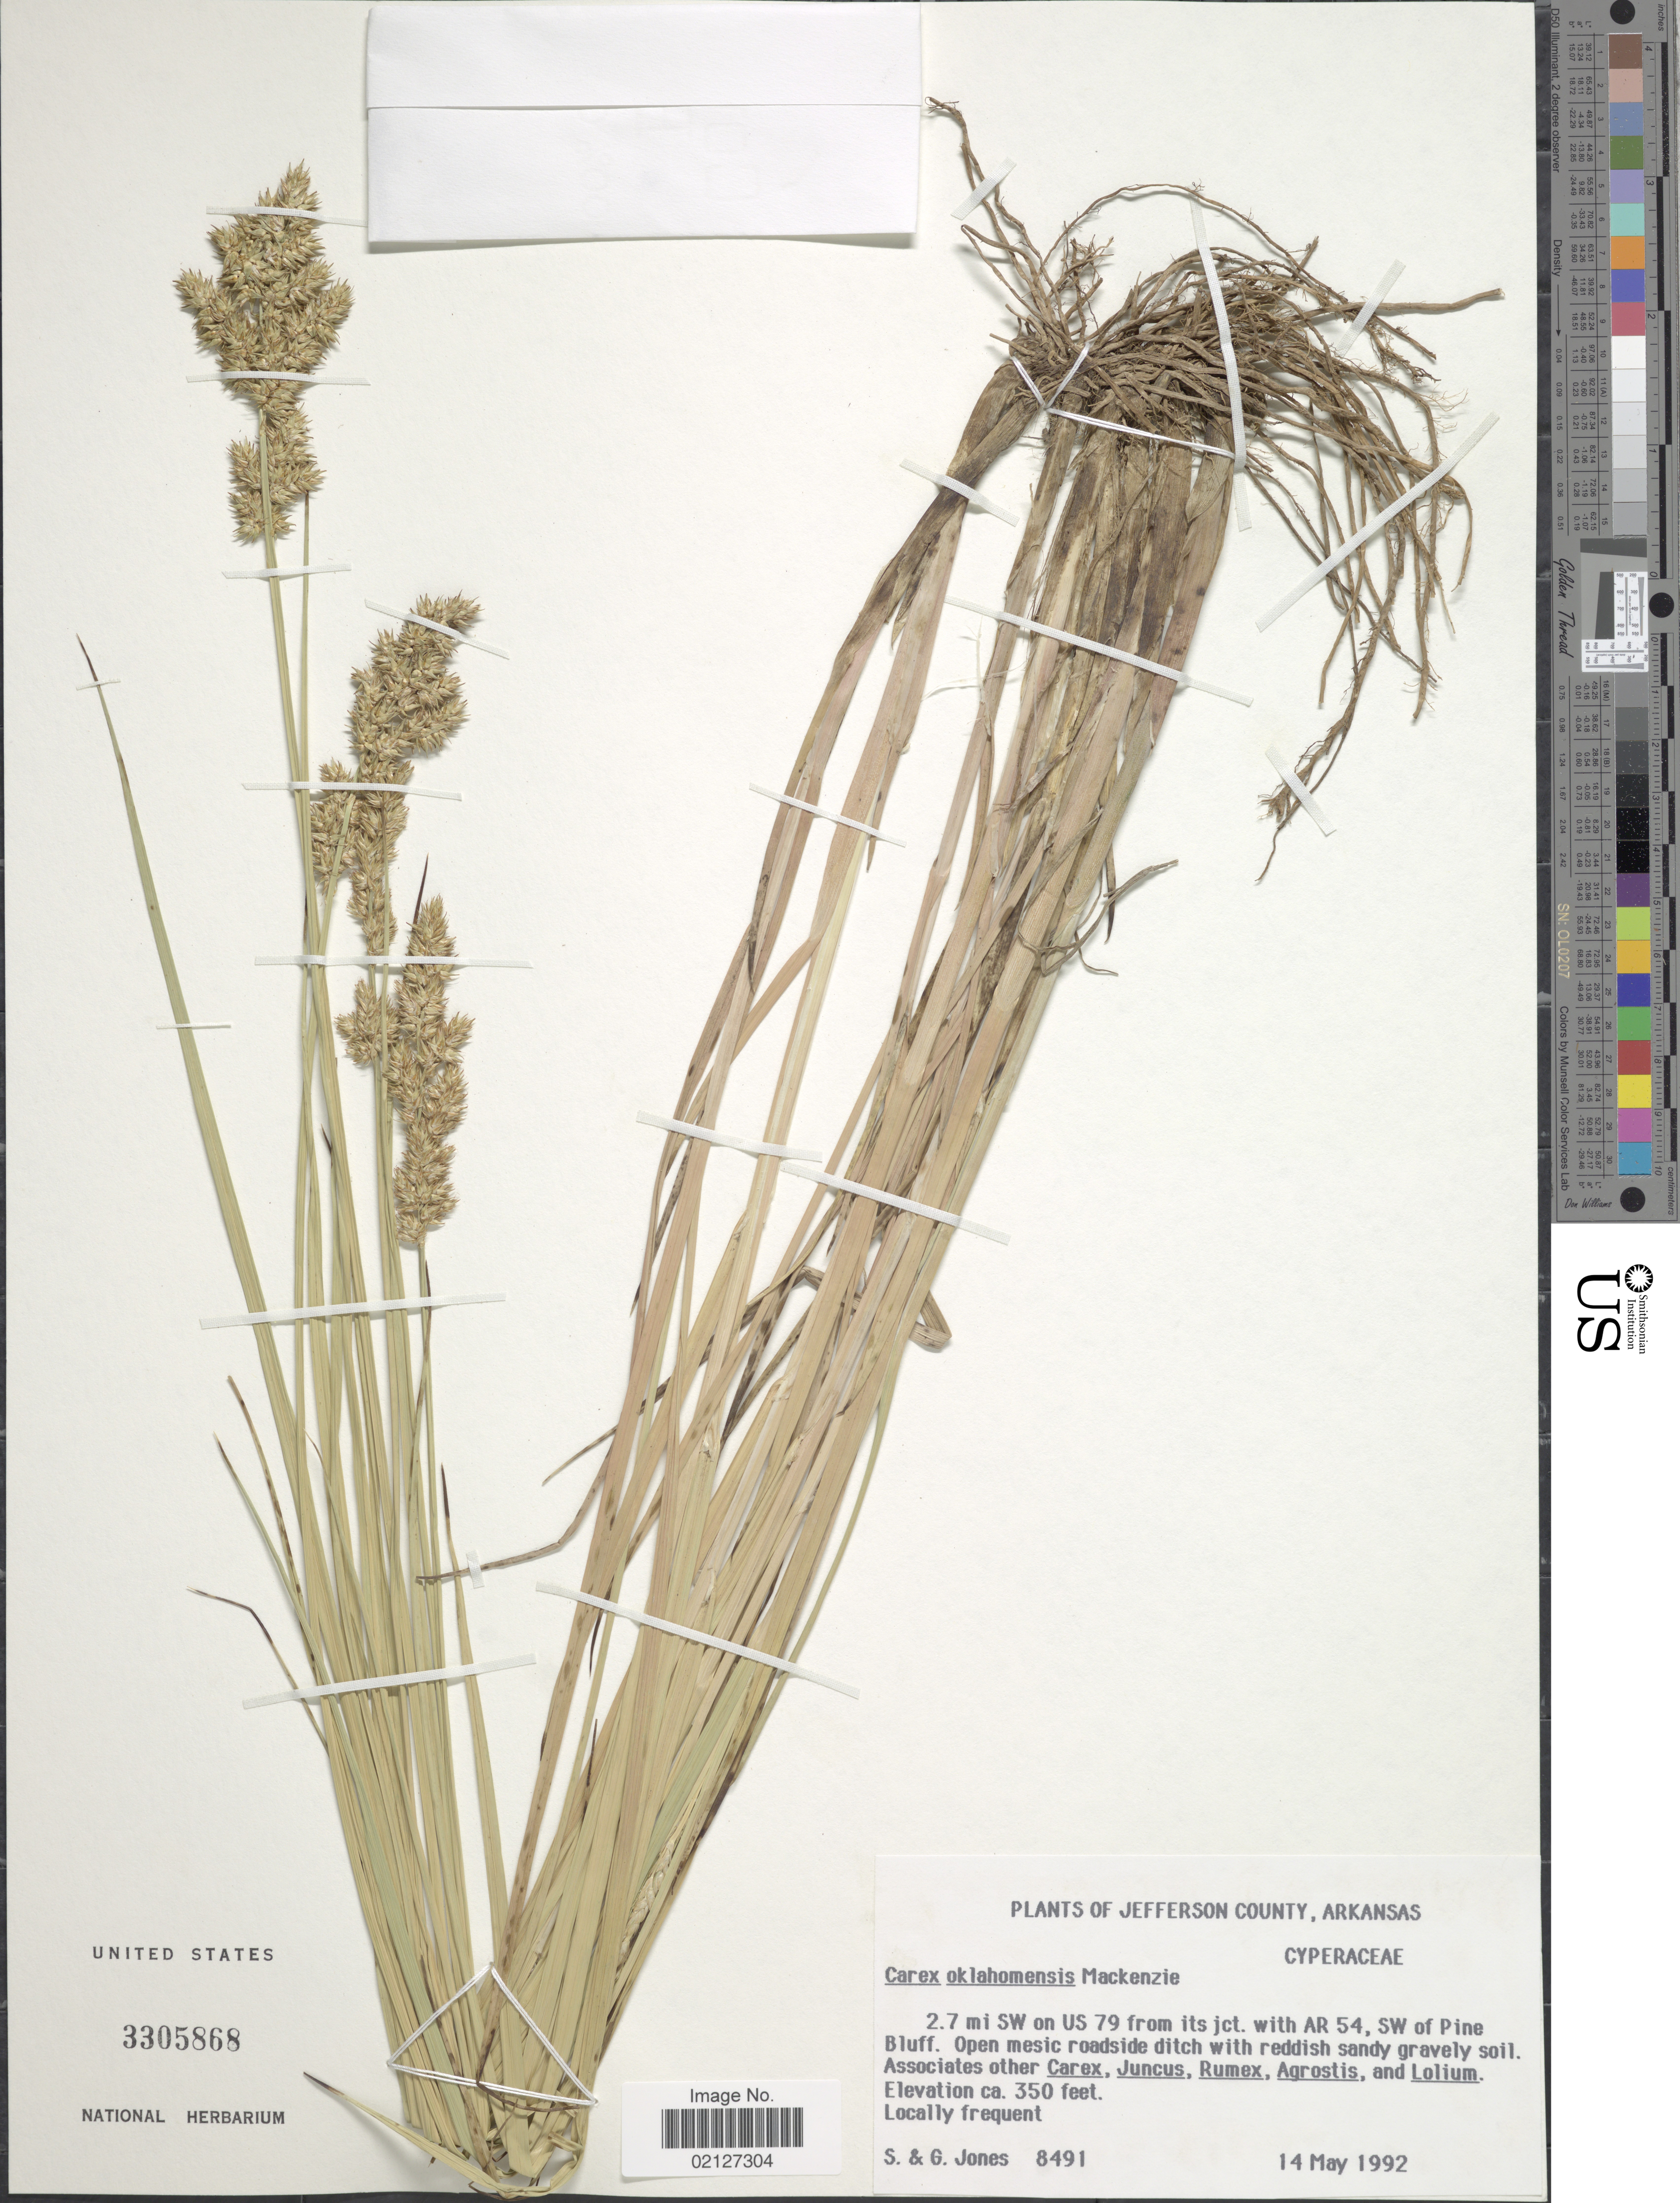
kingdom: Plantae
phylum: Tracheophyta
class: Liliopsida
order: Poales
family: Cyperaceae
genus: Carex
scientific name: Carex oklahomensis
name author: Mack.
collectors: S. Jones & G. Jones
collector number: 8491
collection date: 1992-05-14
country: United States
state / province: Arkansas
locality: Jefferson County, 2.7 mi SW on US 79 from its jct. with AR 54, SW of Pine Bluff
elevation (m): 107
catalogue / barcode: US 3305868